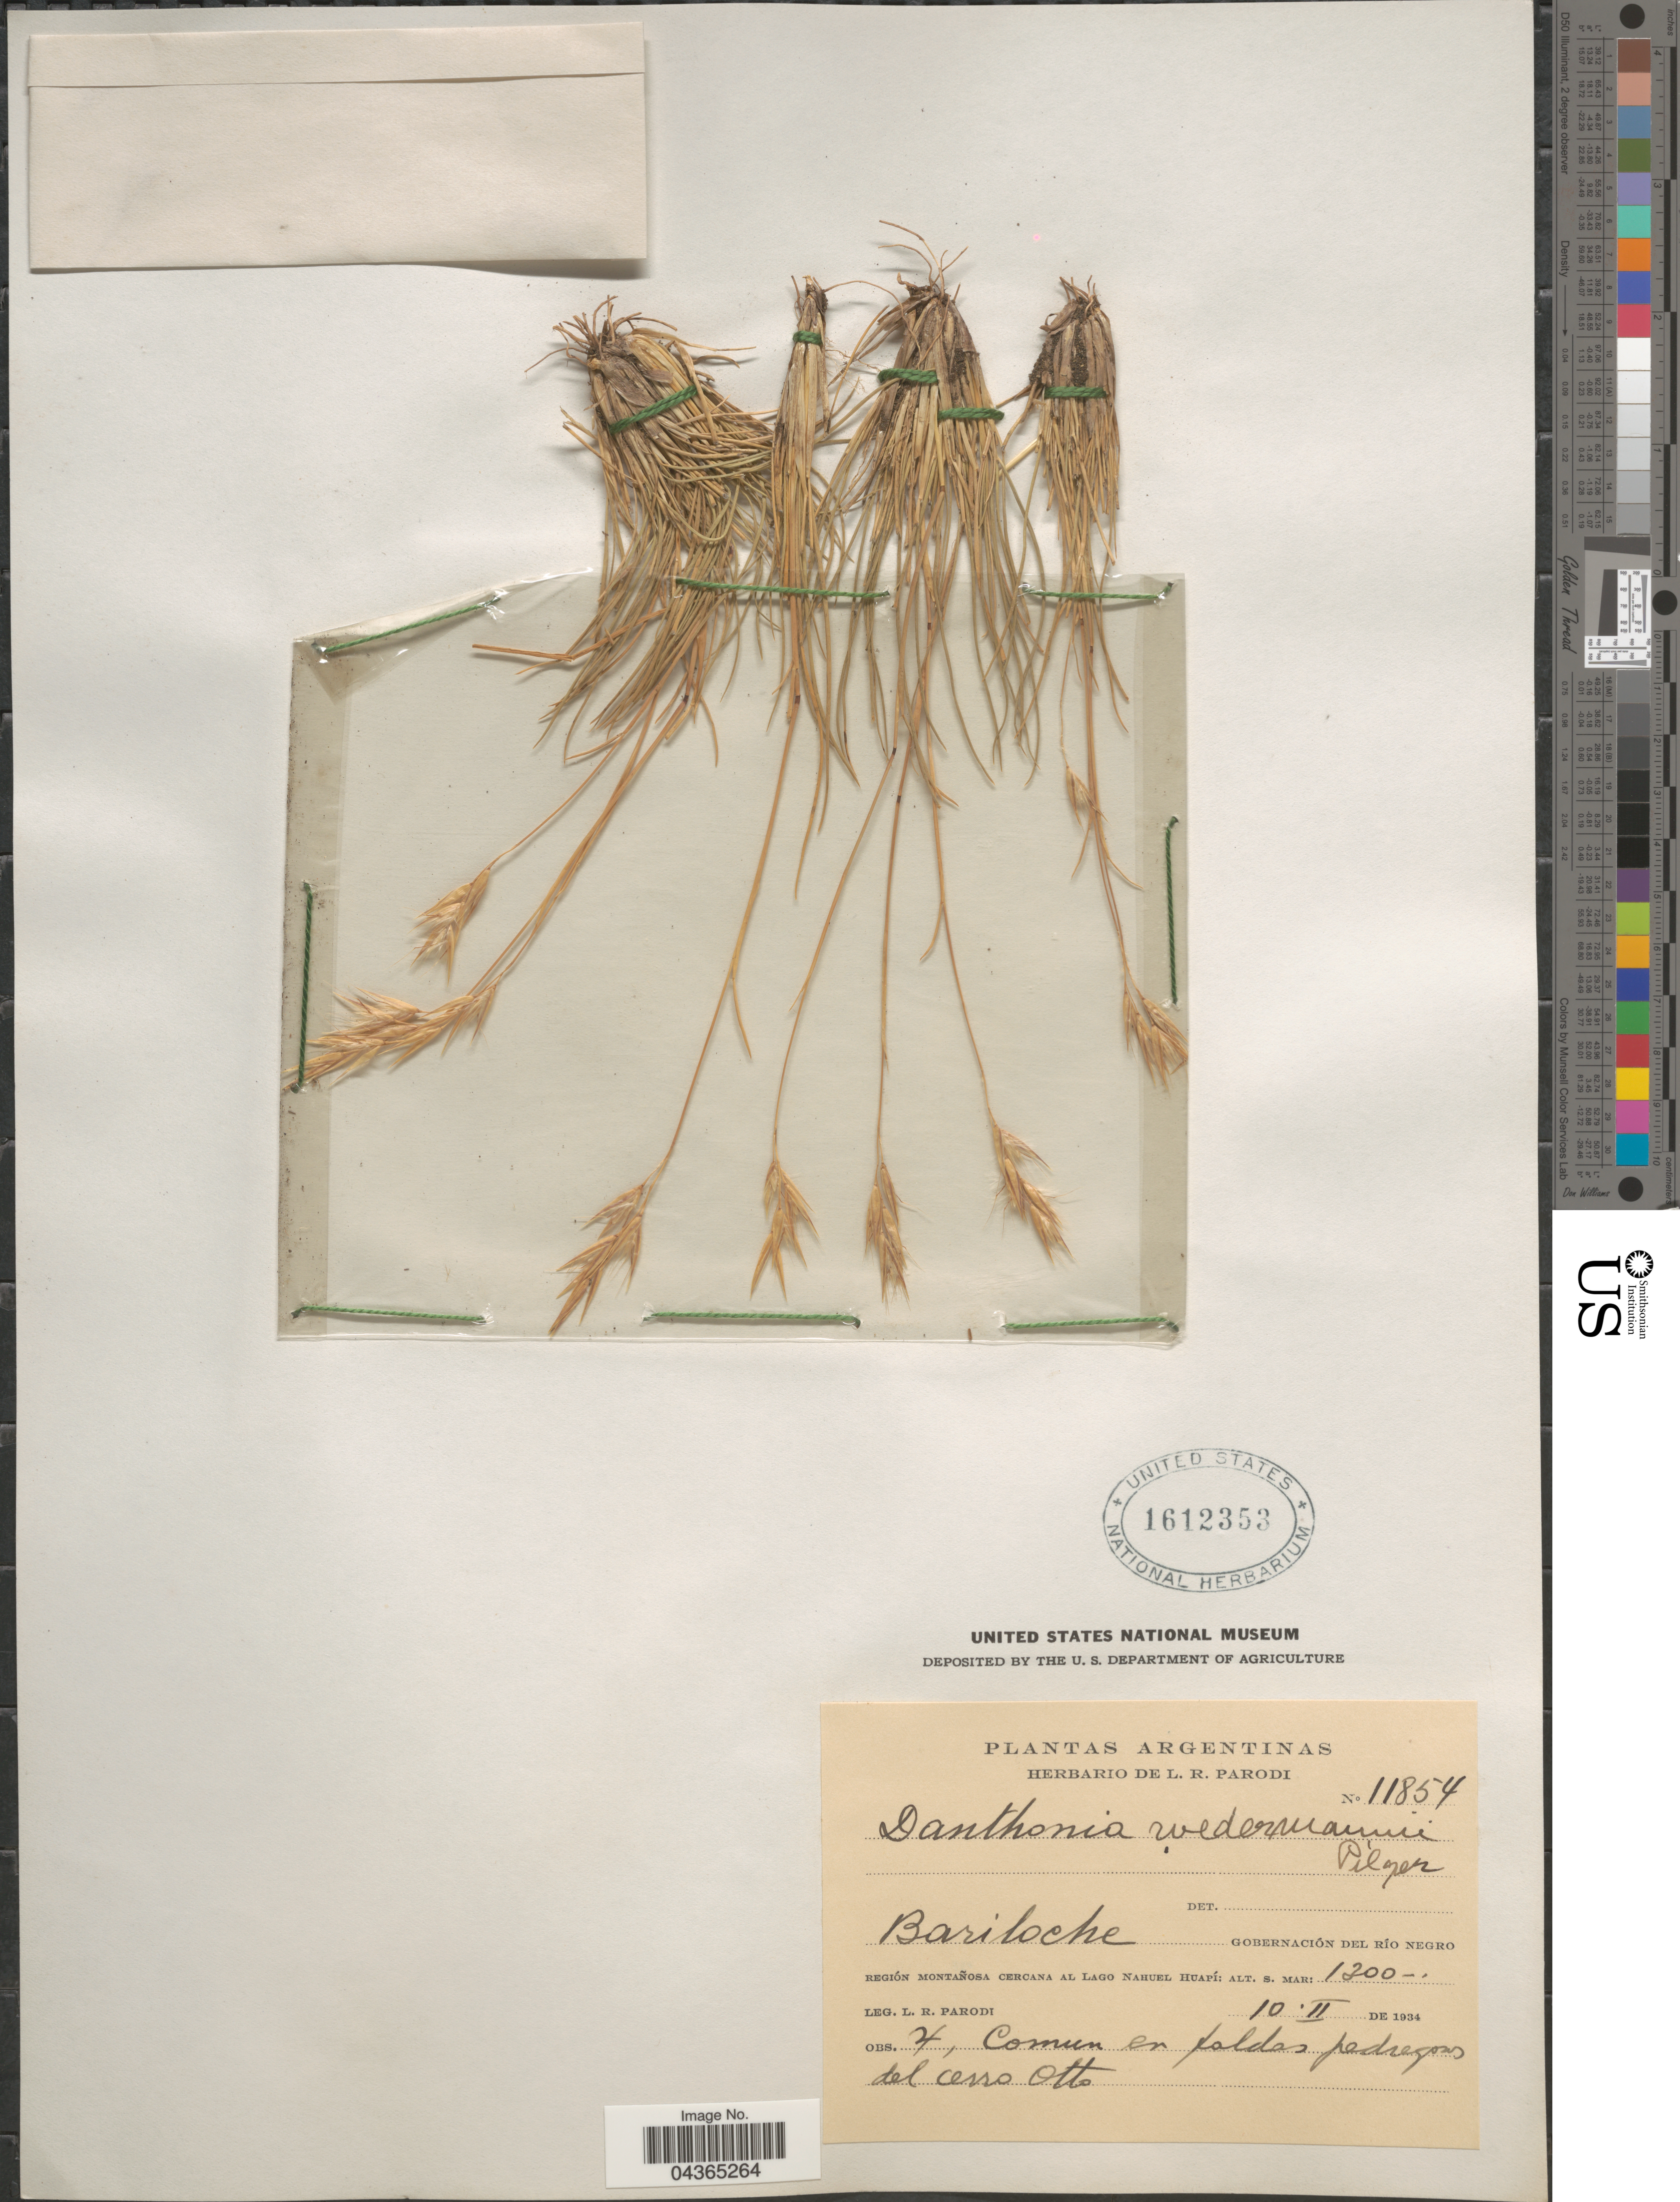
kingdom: Plantae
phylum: Tracheophyta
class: Liliopsida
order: Poales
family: Poaceae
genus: Rytidosperma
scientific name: Rytidosperma virescens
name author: (É. Desv.) Nicora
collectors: L. R. Parodi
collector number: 11854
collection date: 1934-02-10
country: Argentina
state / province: Rio Negro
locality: Bariloche. Gobernación del Río Negro. Región Montañosa cercana al Lago Nahuel Huapí.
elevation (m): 1300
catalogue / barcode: US 1612353